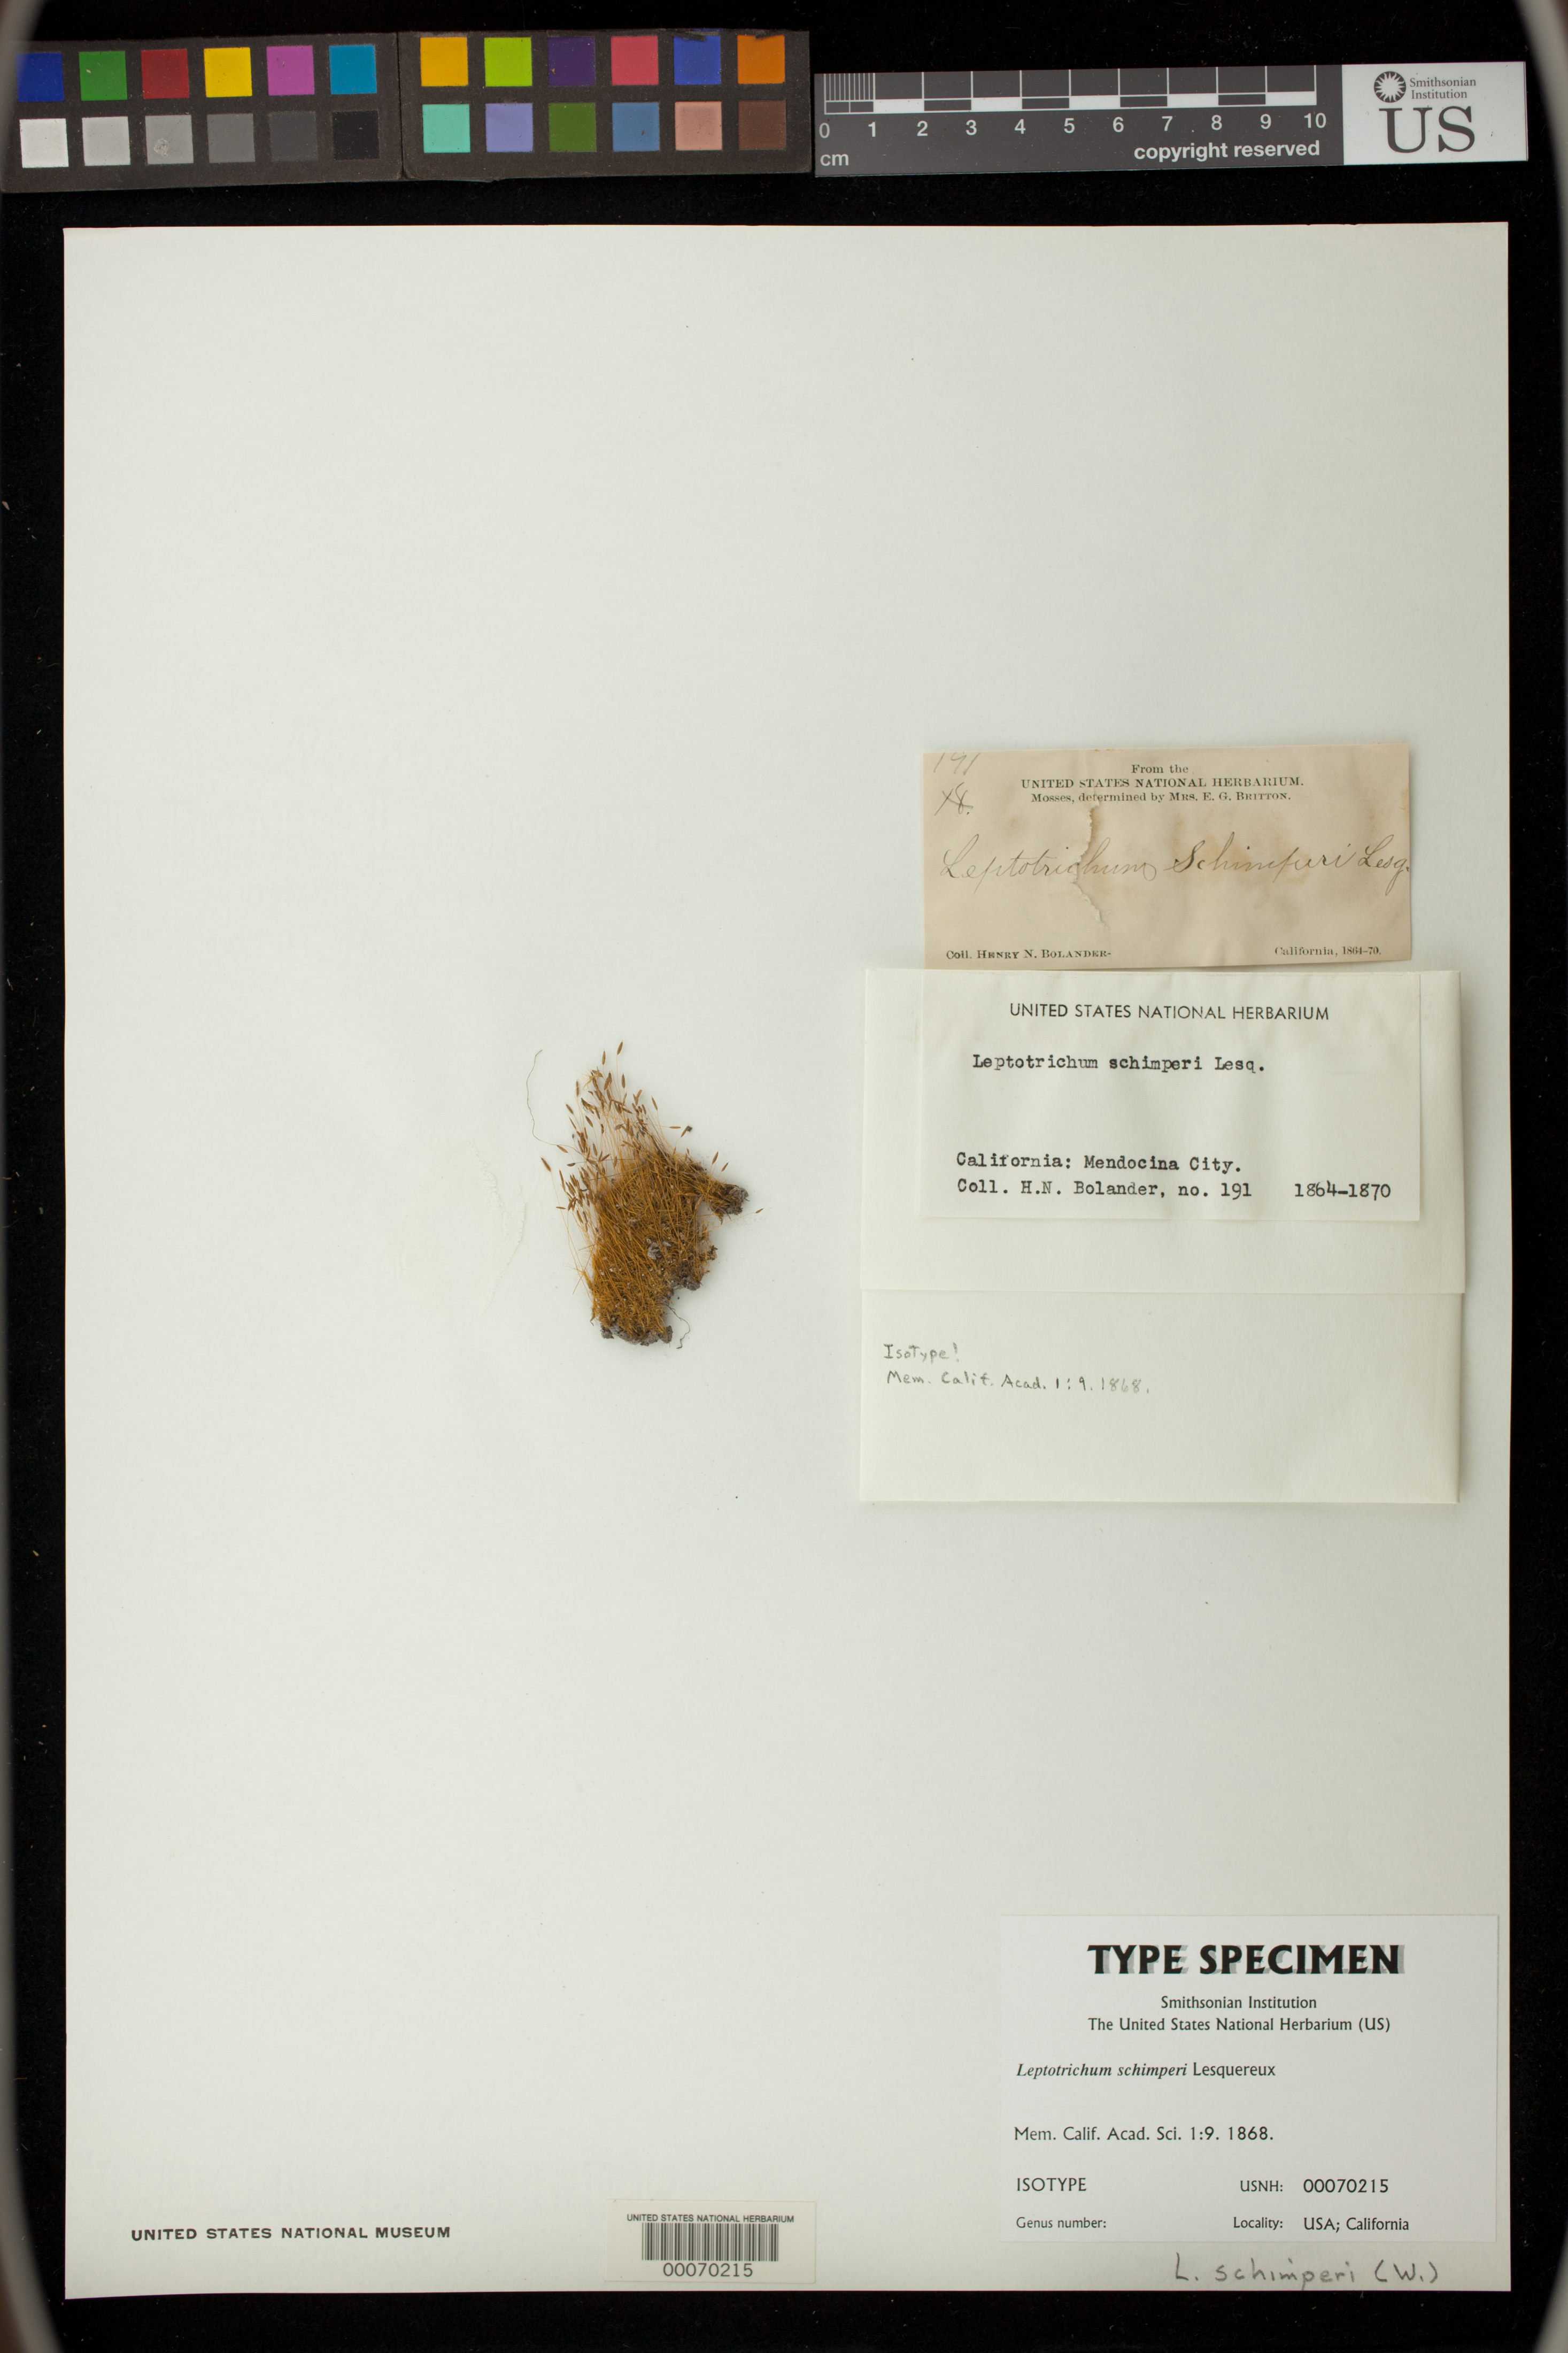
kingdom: Plantae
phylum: Bryophyta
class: Bryopsida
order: Dicranales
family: Ditrichaceae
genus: Leptotrichum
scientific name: Leptotrichum schimperi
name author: Lesq.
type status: Isotype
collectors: H. Bolander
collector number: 191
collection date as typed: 1864 to -- --- 1870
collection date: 1864/1870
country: United States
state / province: California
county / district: Mendocino